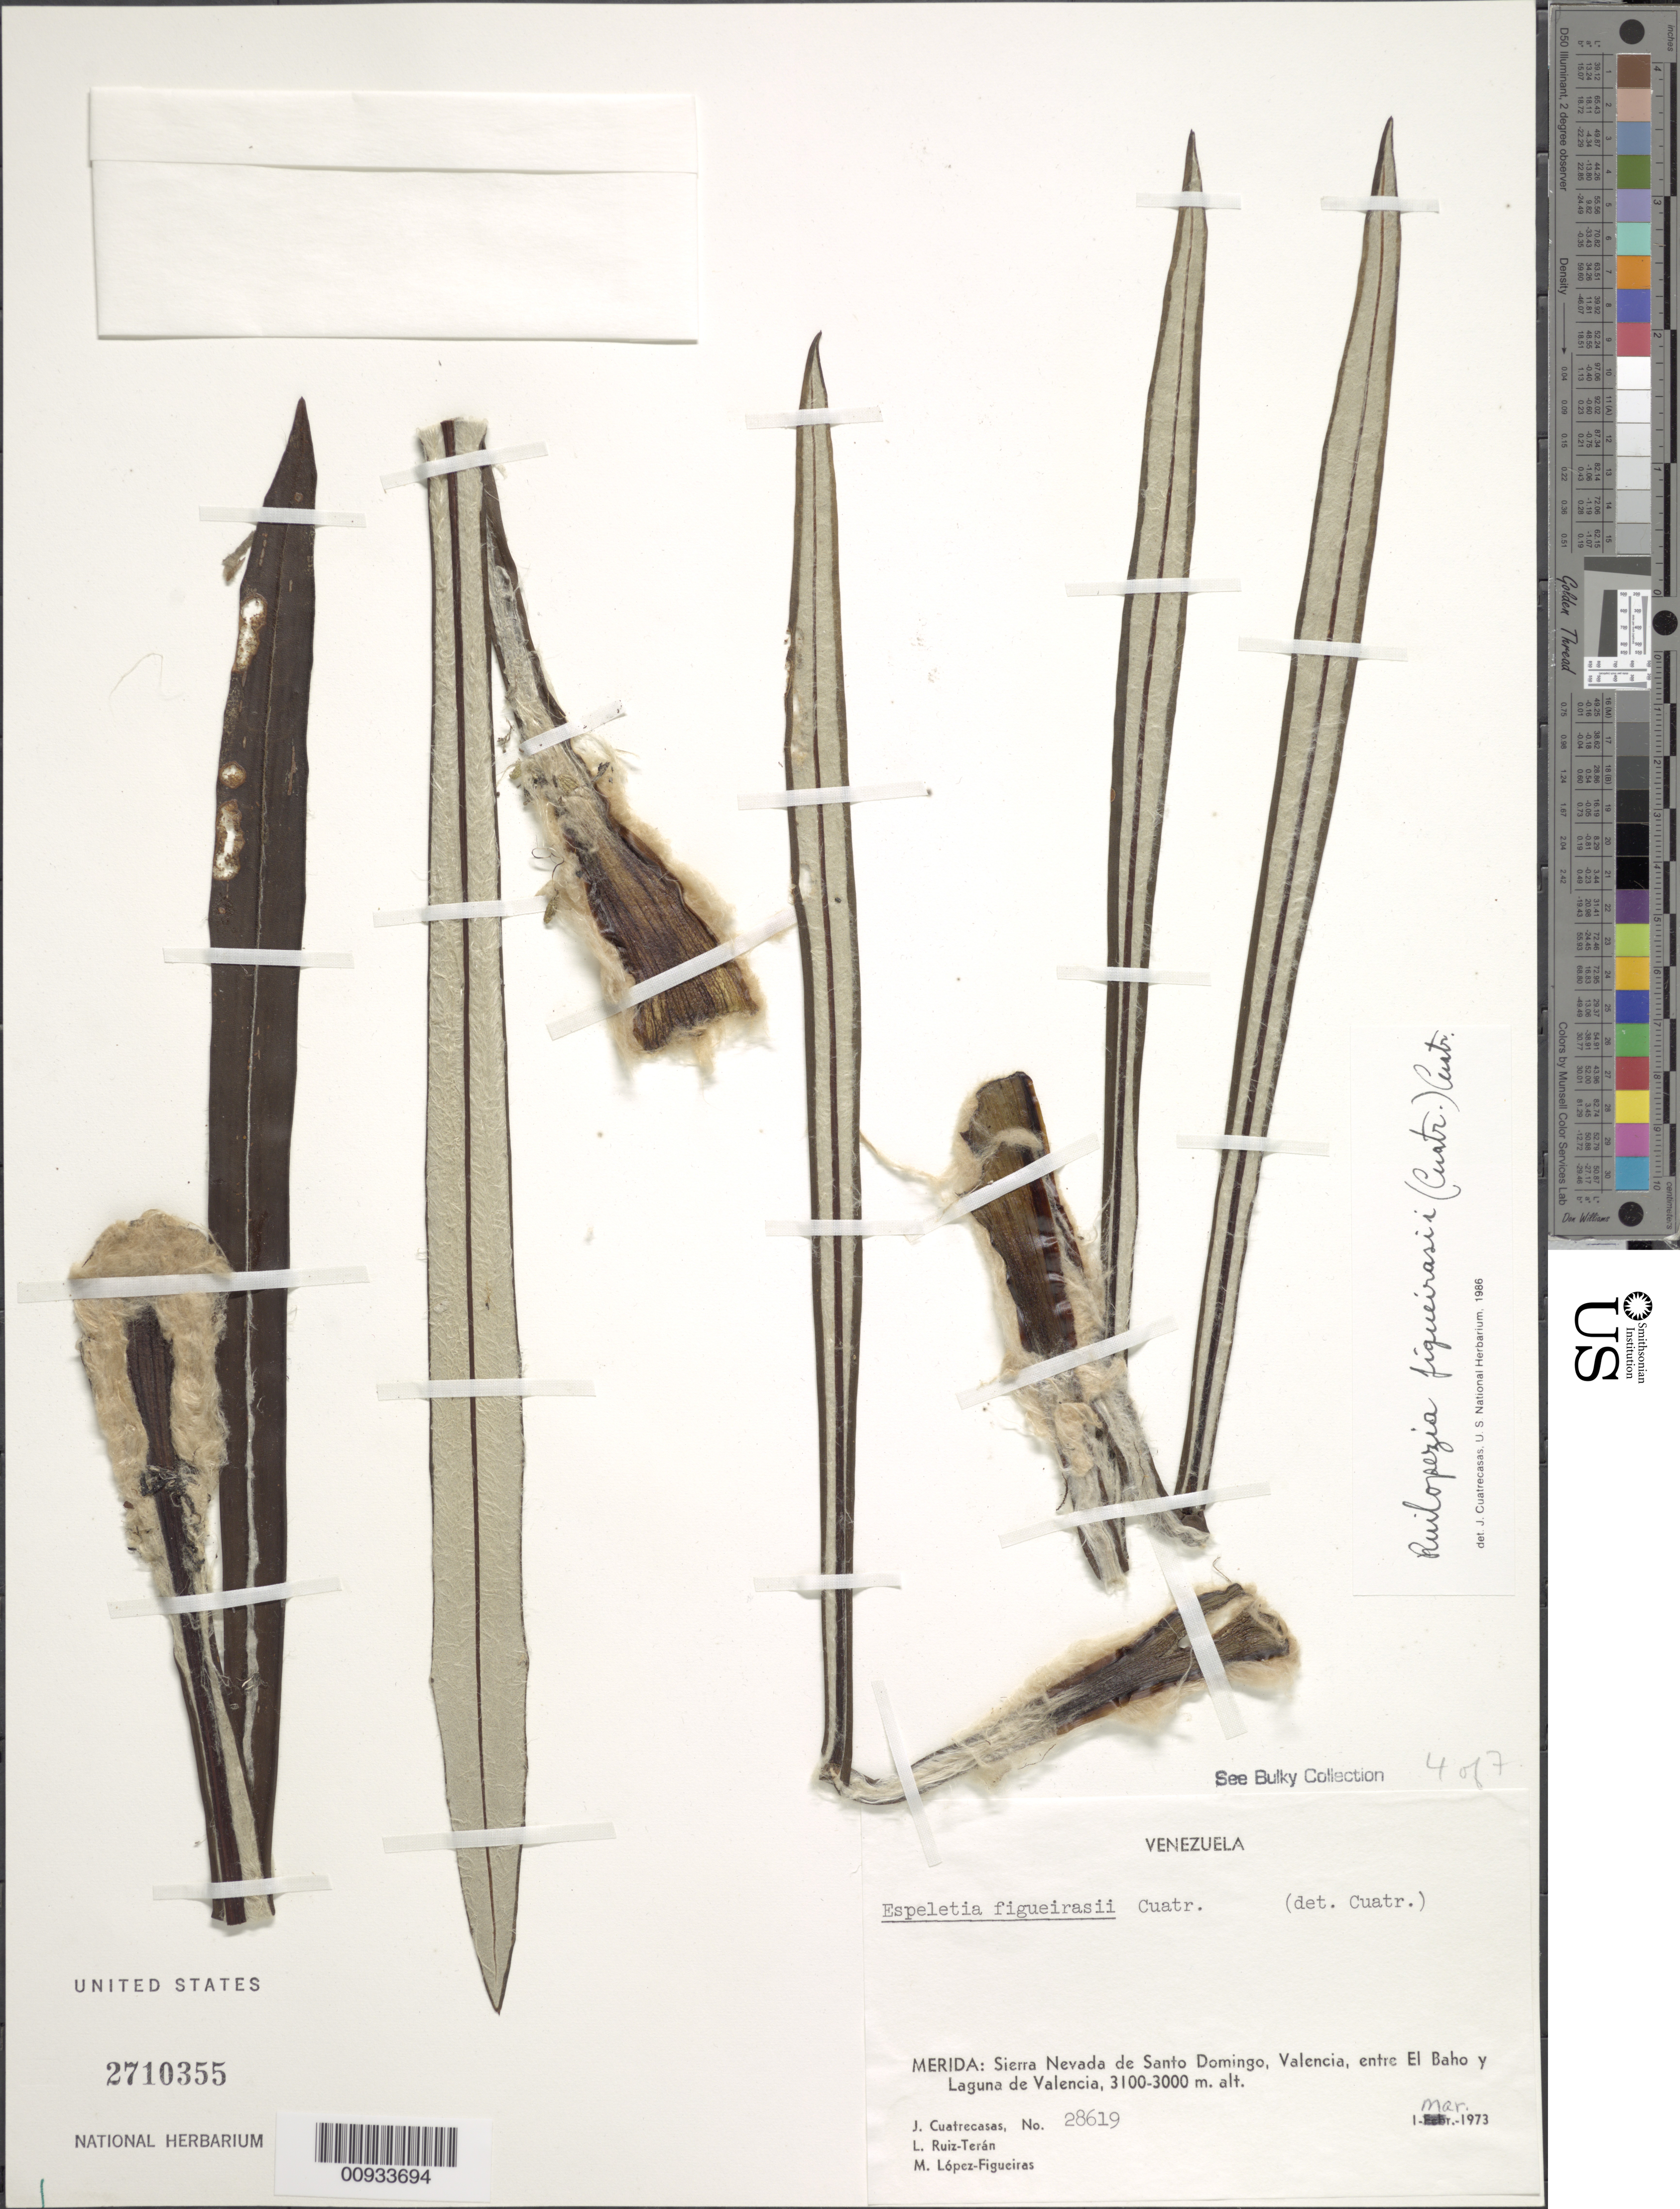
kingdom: Plantae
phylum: Tracheophyta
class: Magnoliopsida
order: Asterales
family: Asteraceae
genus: Ruilopezia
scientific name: Ruilopezia figueirasii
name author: (Cuatrec.) Cuatrec.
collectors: J. Cuatrecasas, L. E. Ruíz-Terán & M. López Figueiras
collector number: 28619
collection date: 1973-03-01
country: Venezuela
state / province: Mérida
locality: Sierra Nevada de Santo Domingo, Valencia, entre El Baho y Laguna de Valencia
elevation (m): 3000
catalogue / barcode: US 2710355